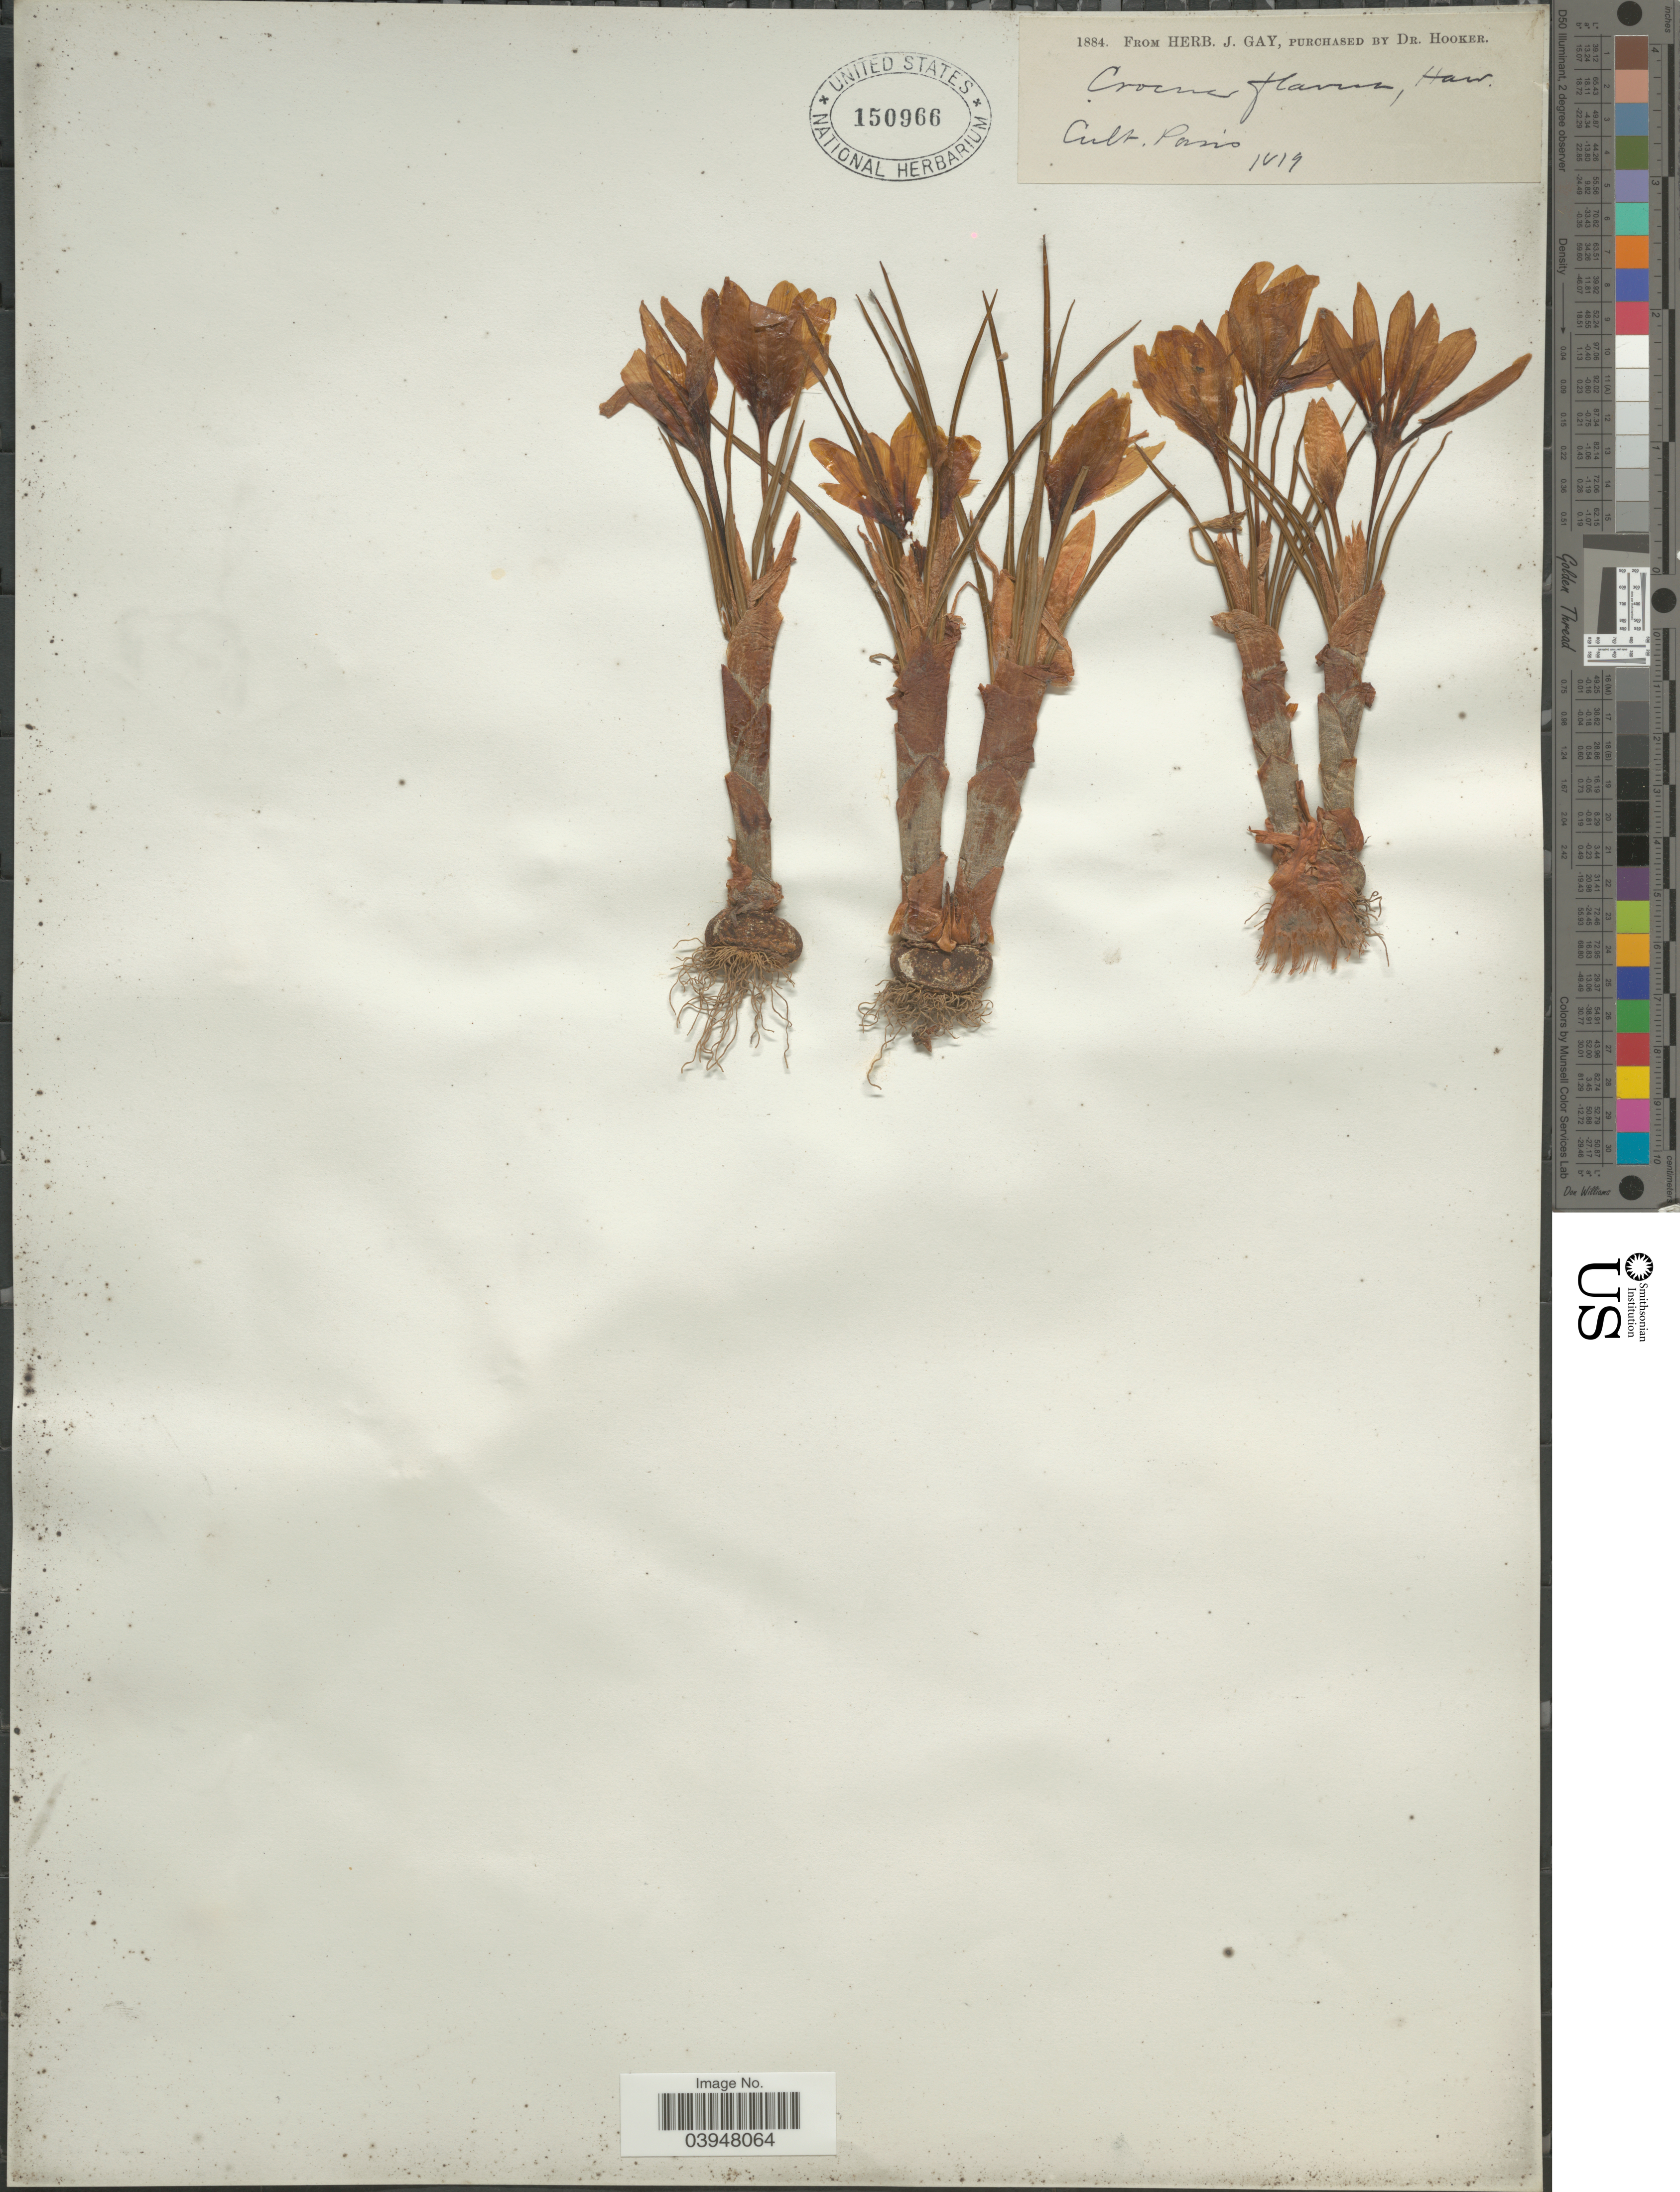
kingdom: Plantae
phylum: Tracheophyta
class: Liliopsida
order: Asparagales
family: Iridaceae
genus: Crocus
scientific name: Crocus flavus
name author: Weston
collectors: ex herb. J. Gay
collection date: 1819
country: France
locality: Paris.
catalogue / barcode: US 150966